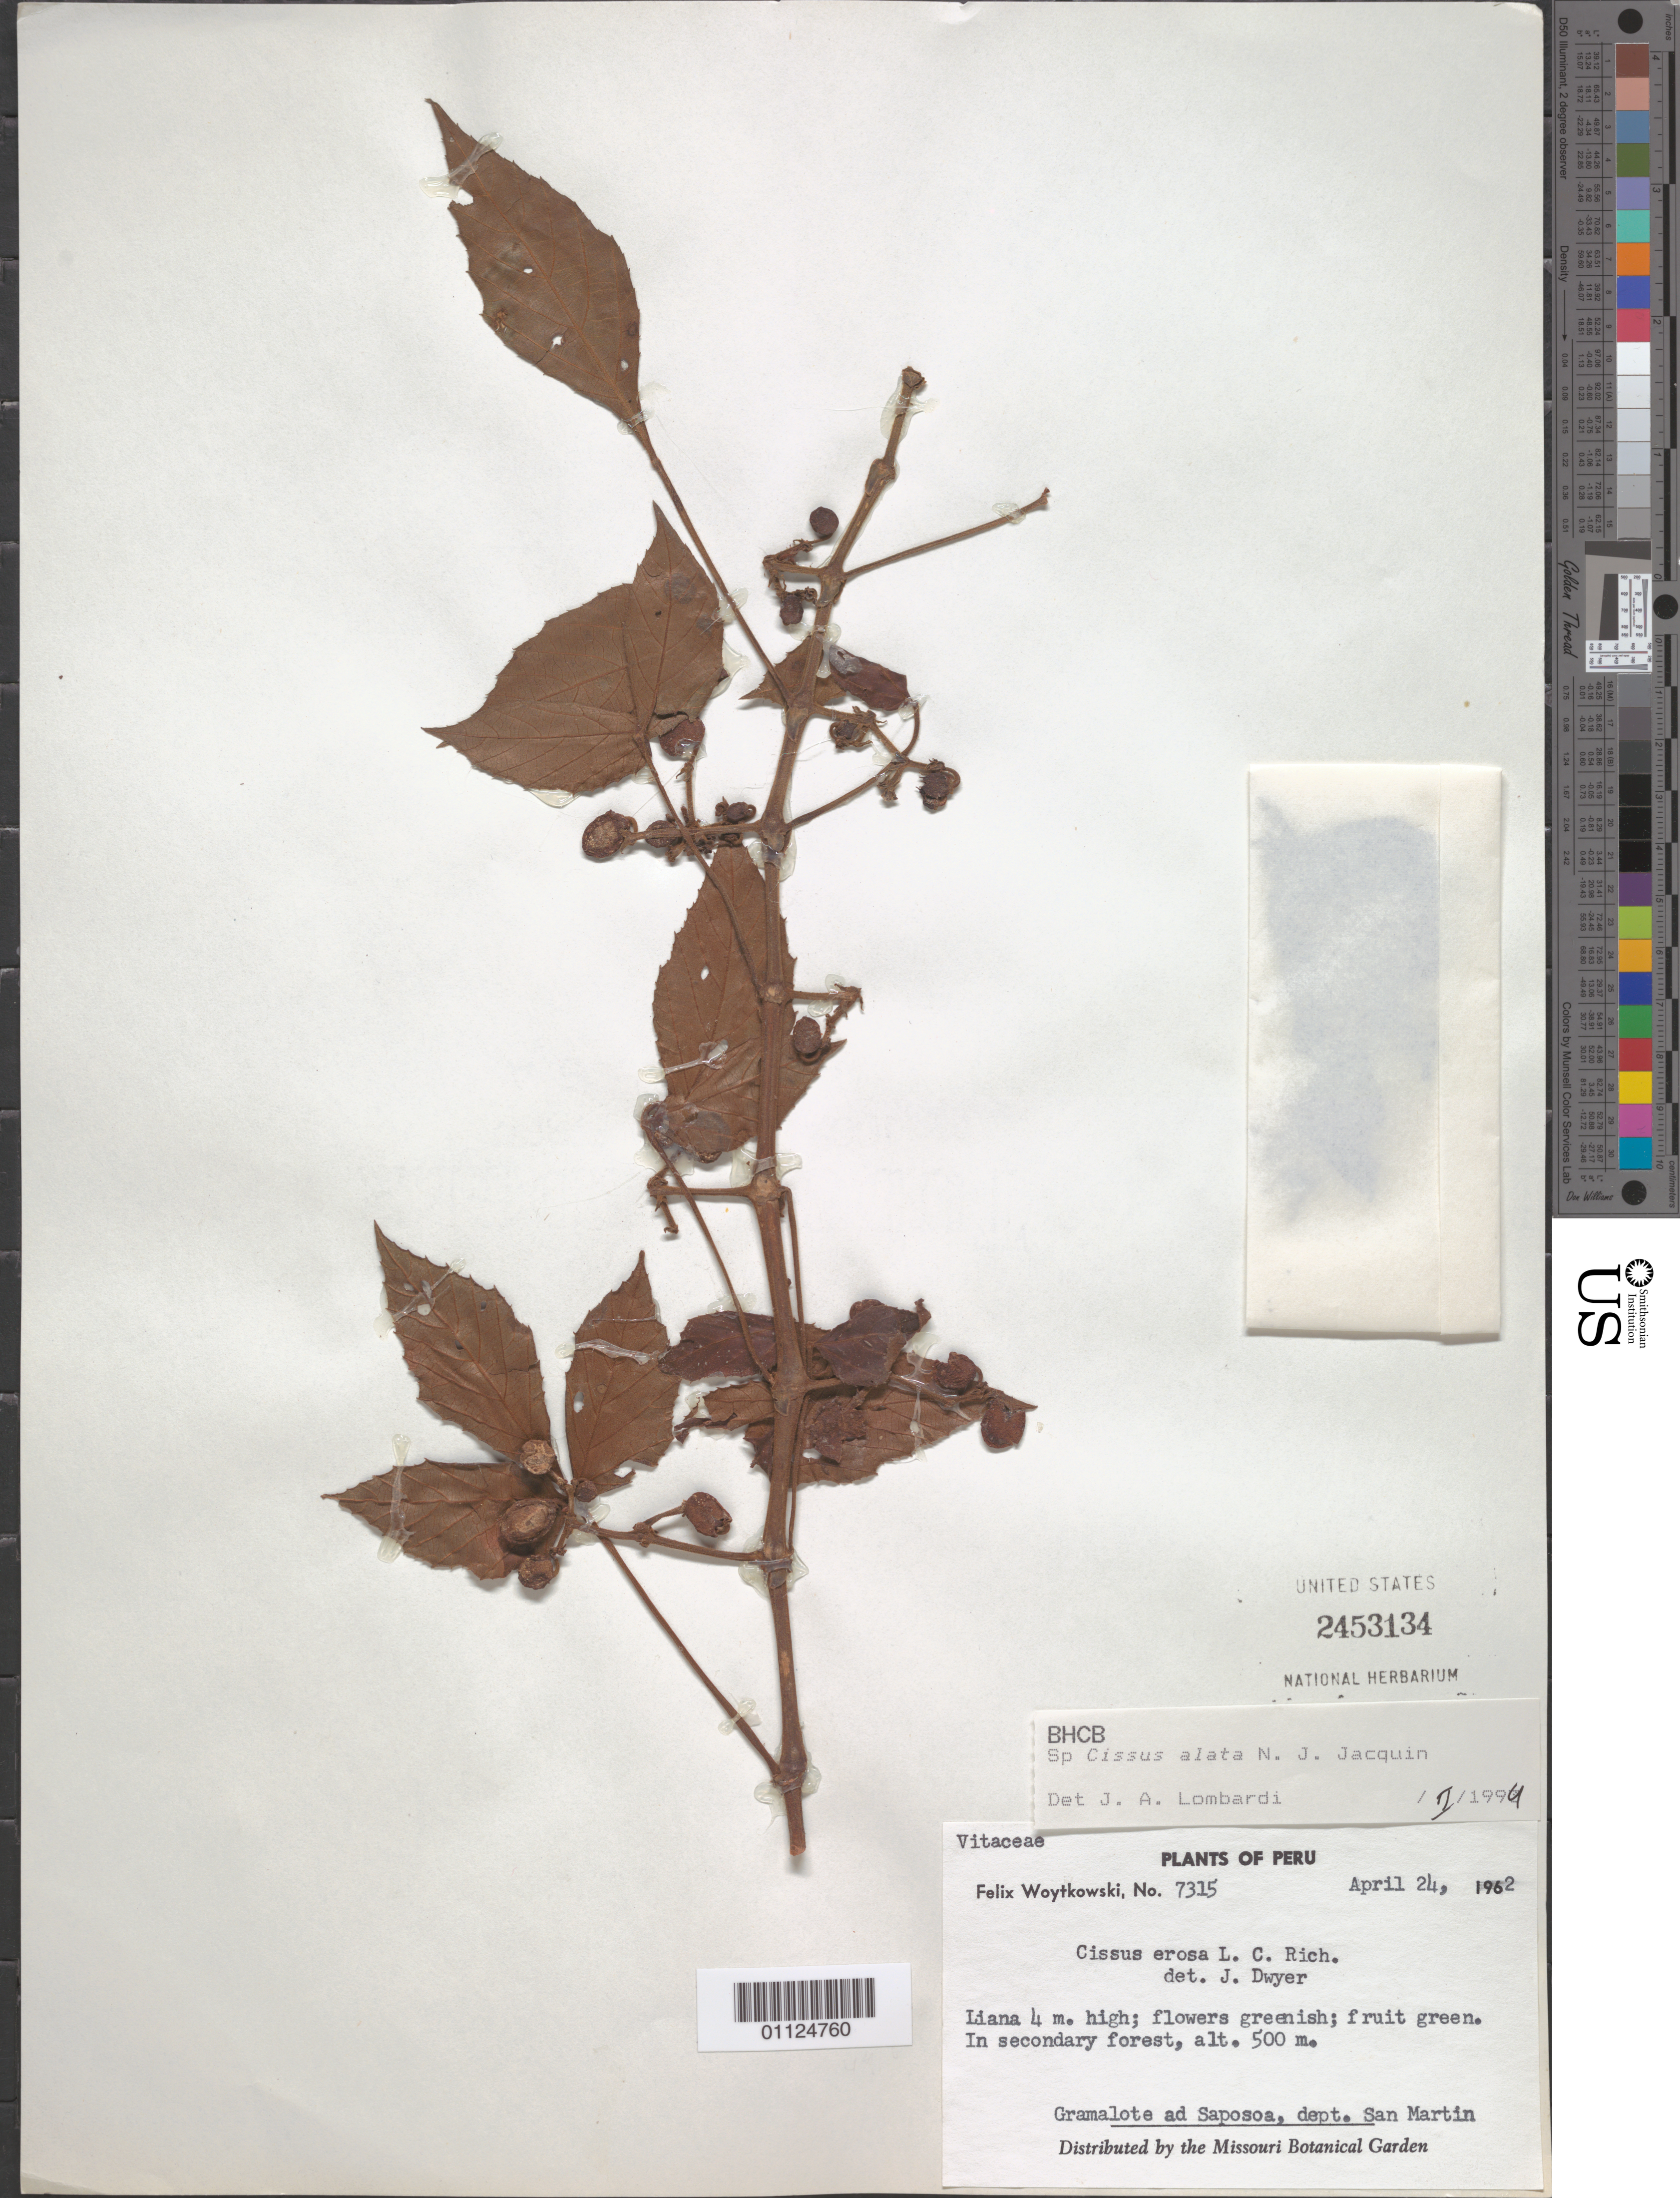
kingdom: Plantae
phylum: Tracheophyta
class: Magnoliopsida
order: Vitales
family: Vitaceae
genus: Cissus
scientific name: Cissus alata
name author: Jacq.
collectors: F. Woytkowski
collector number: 7315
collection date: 1962-04-24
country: Peru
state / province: San Martín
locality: Gramalote ad Saposoa.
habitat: Liana, in a secondary forest.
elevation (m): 500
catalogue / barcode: US 2453134